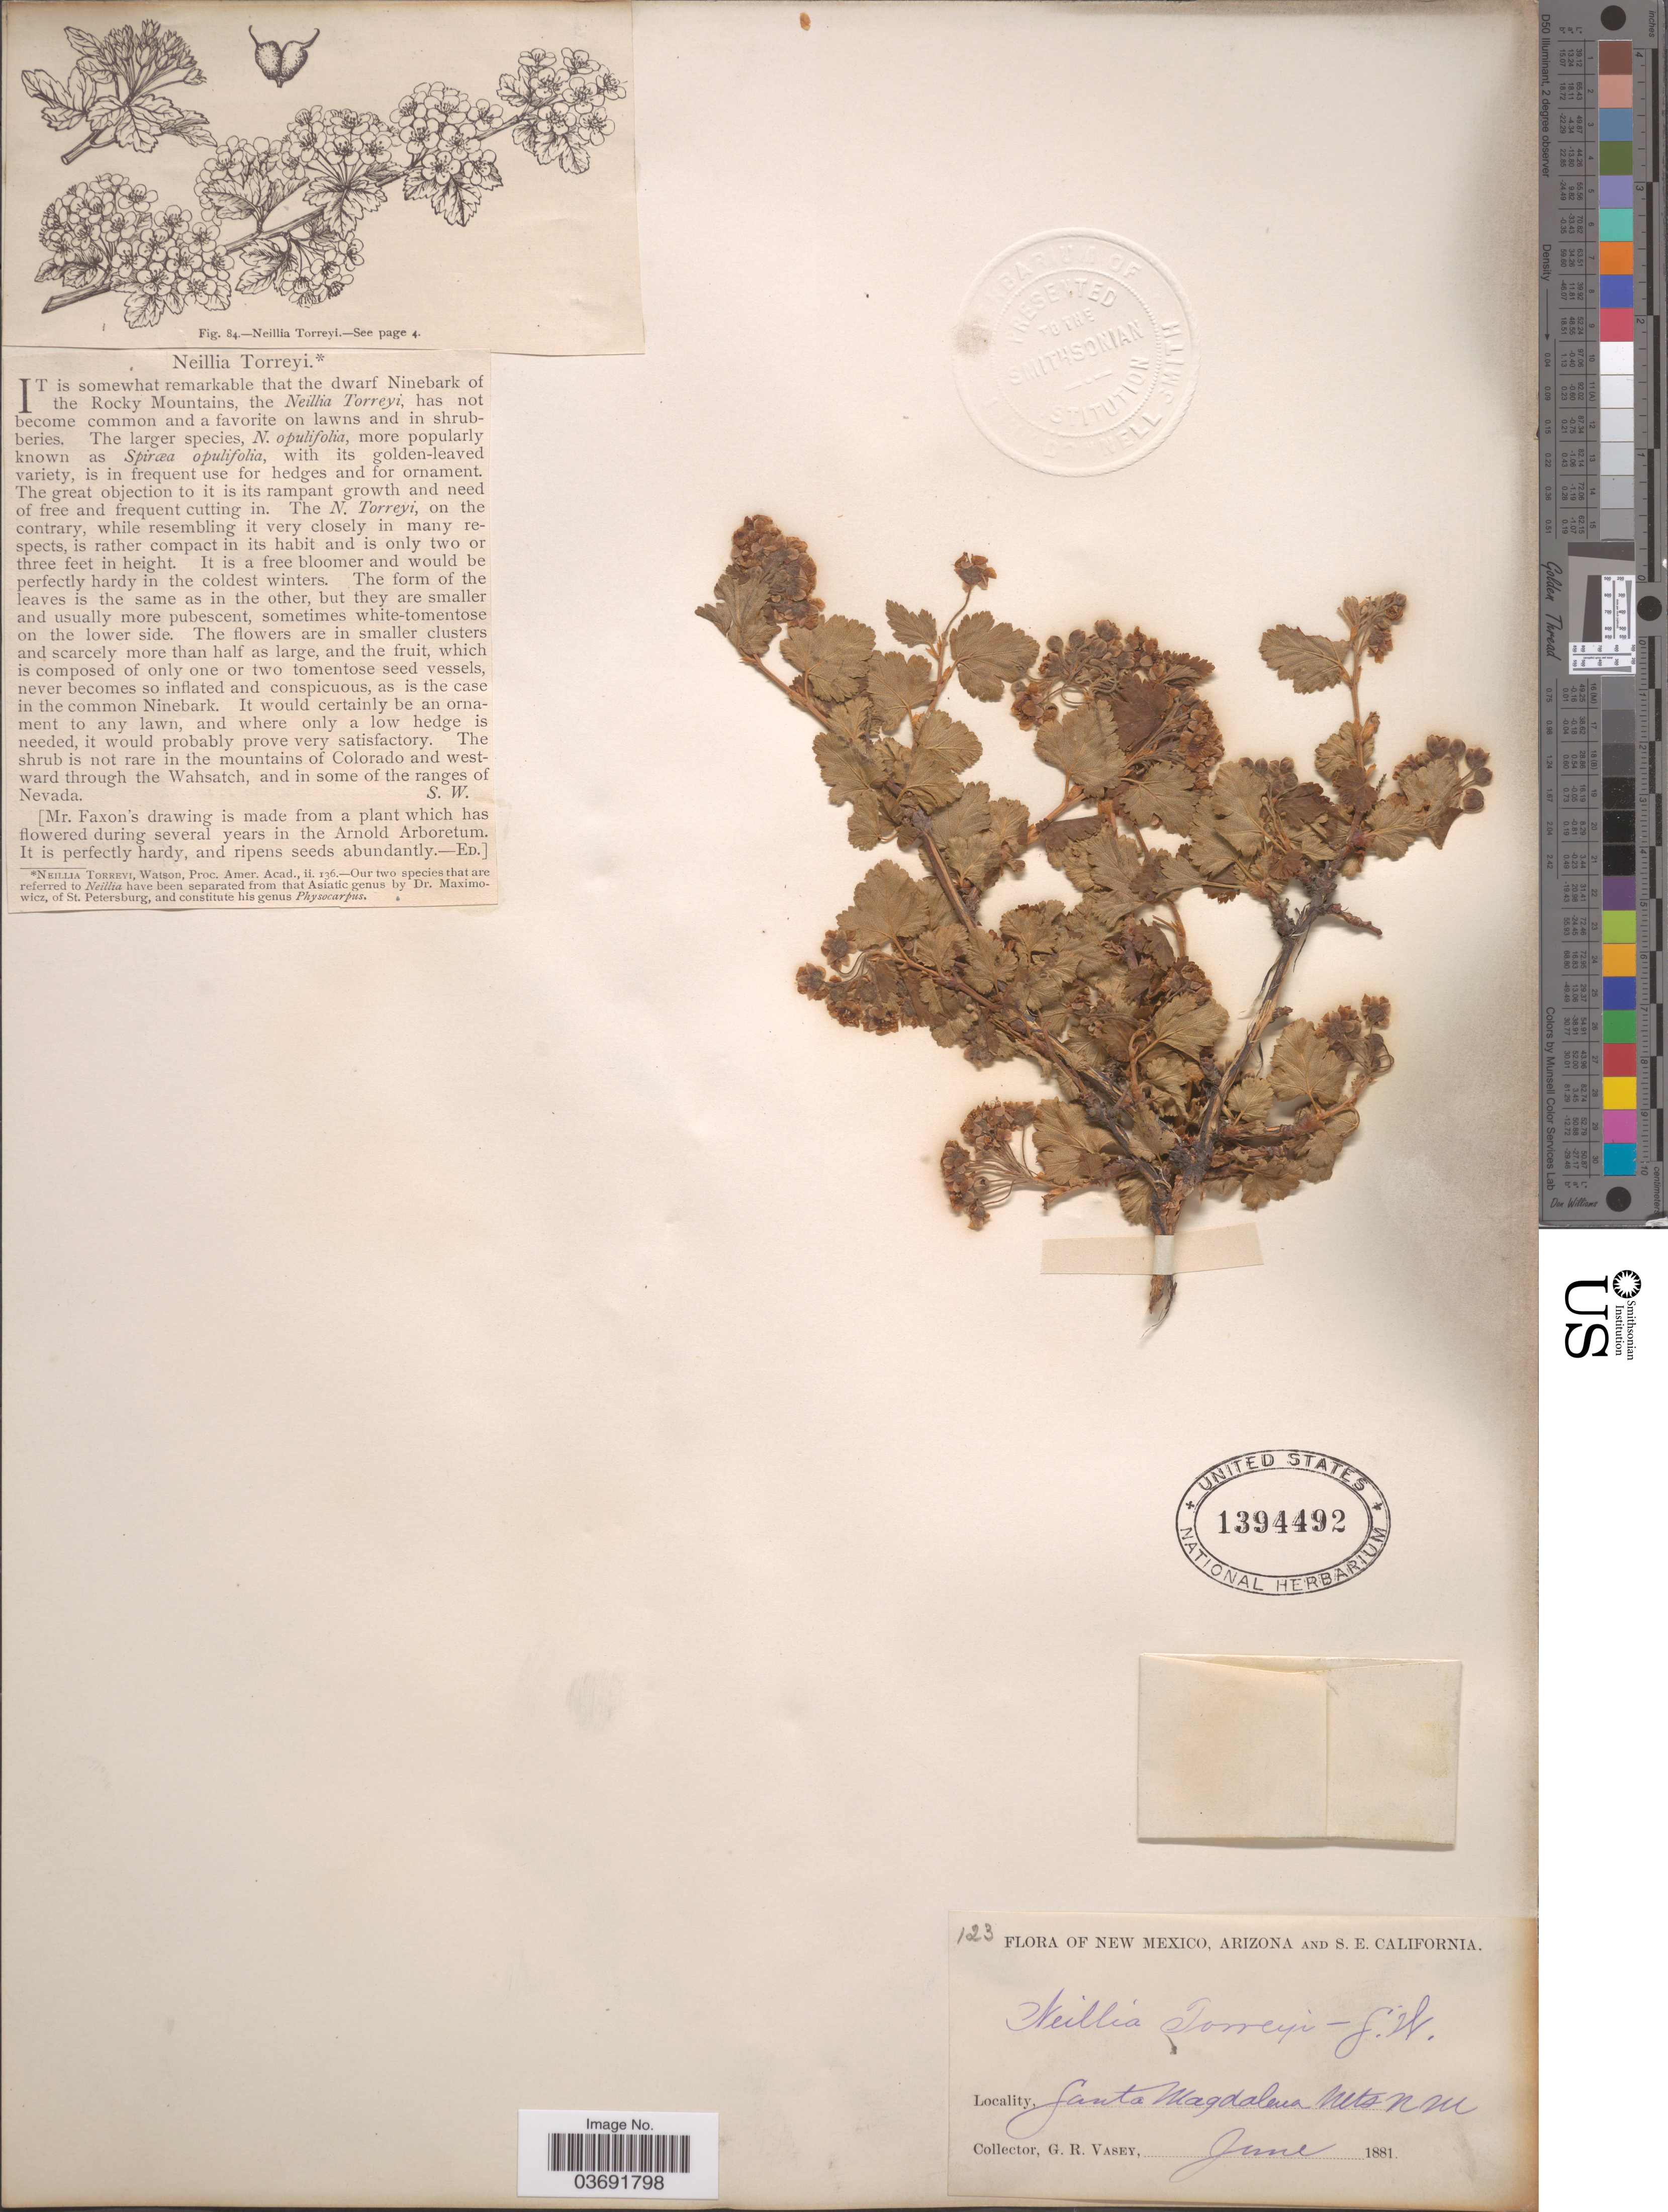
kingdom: Plantae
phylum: Tracheophyta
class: Magnoliopsida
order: Rosales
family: Rosaceae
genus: Physocarpus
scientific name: Physocarpus monogynus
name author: (Torr.) J.M. Coult.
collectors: G. R. Vasey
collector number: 123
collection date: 1881-06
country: United States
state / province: New Mexico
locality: Santa Magdalena Mts.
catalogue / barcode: US 1394492